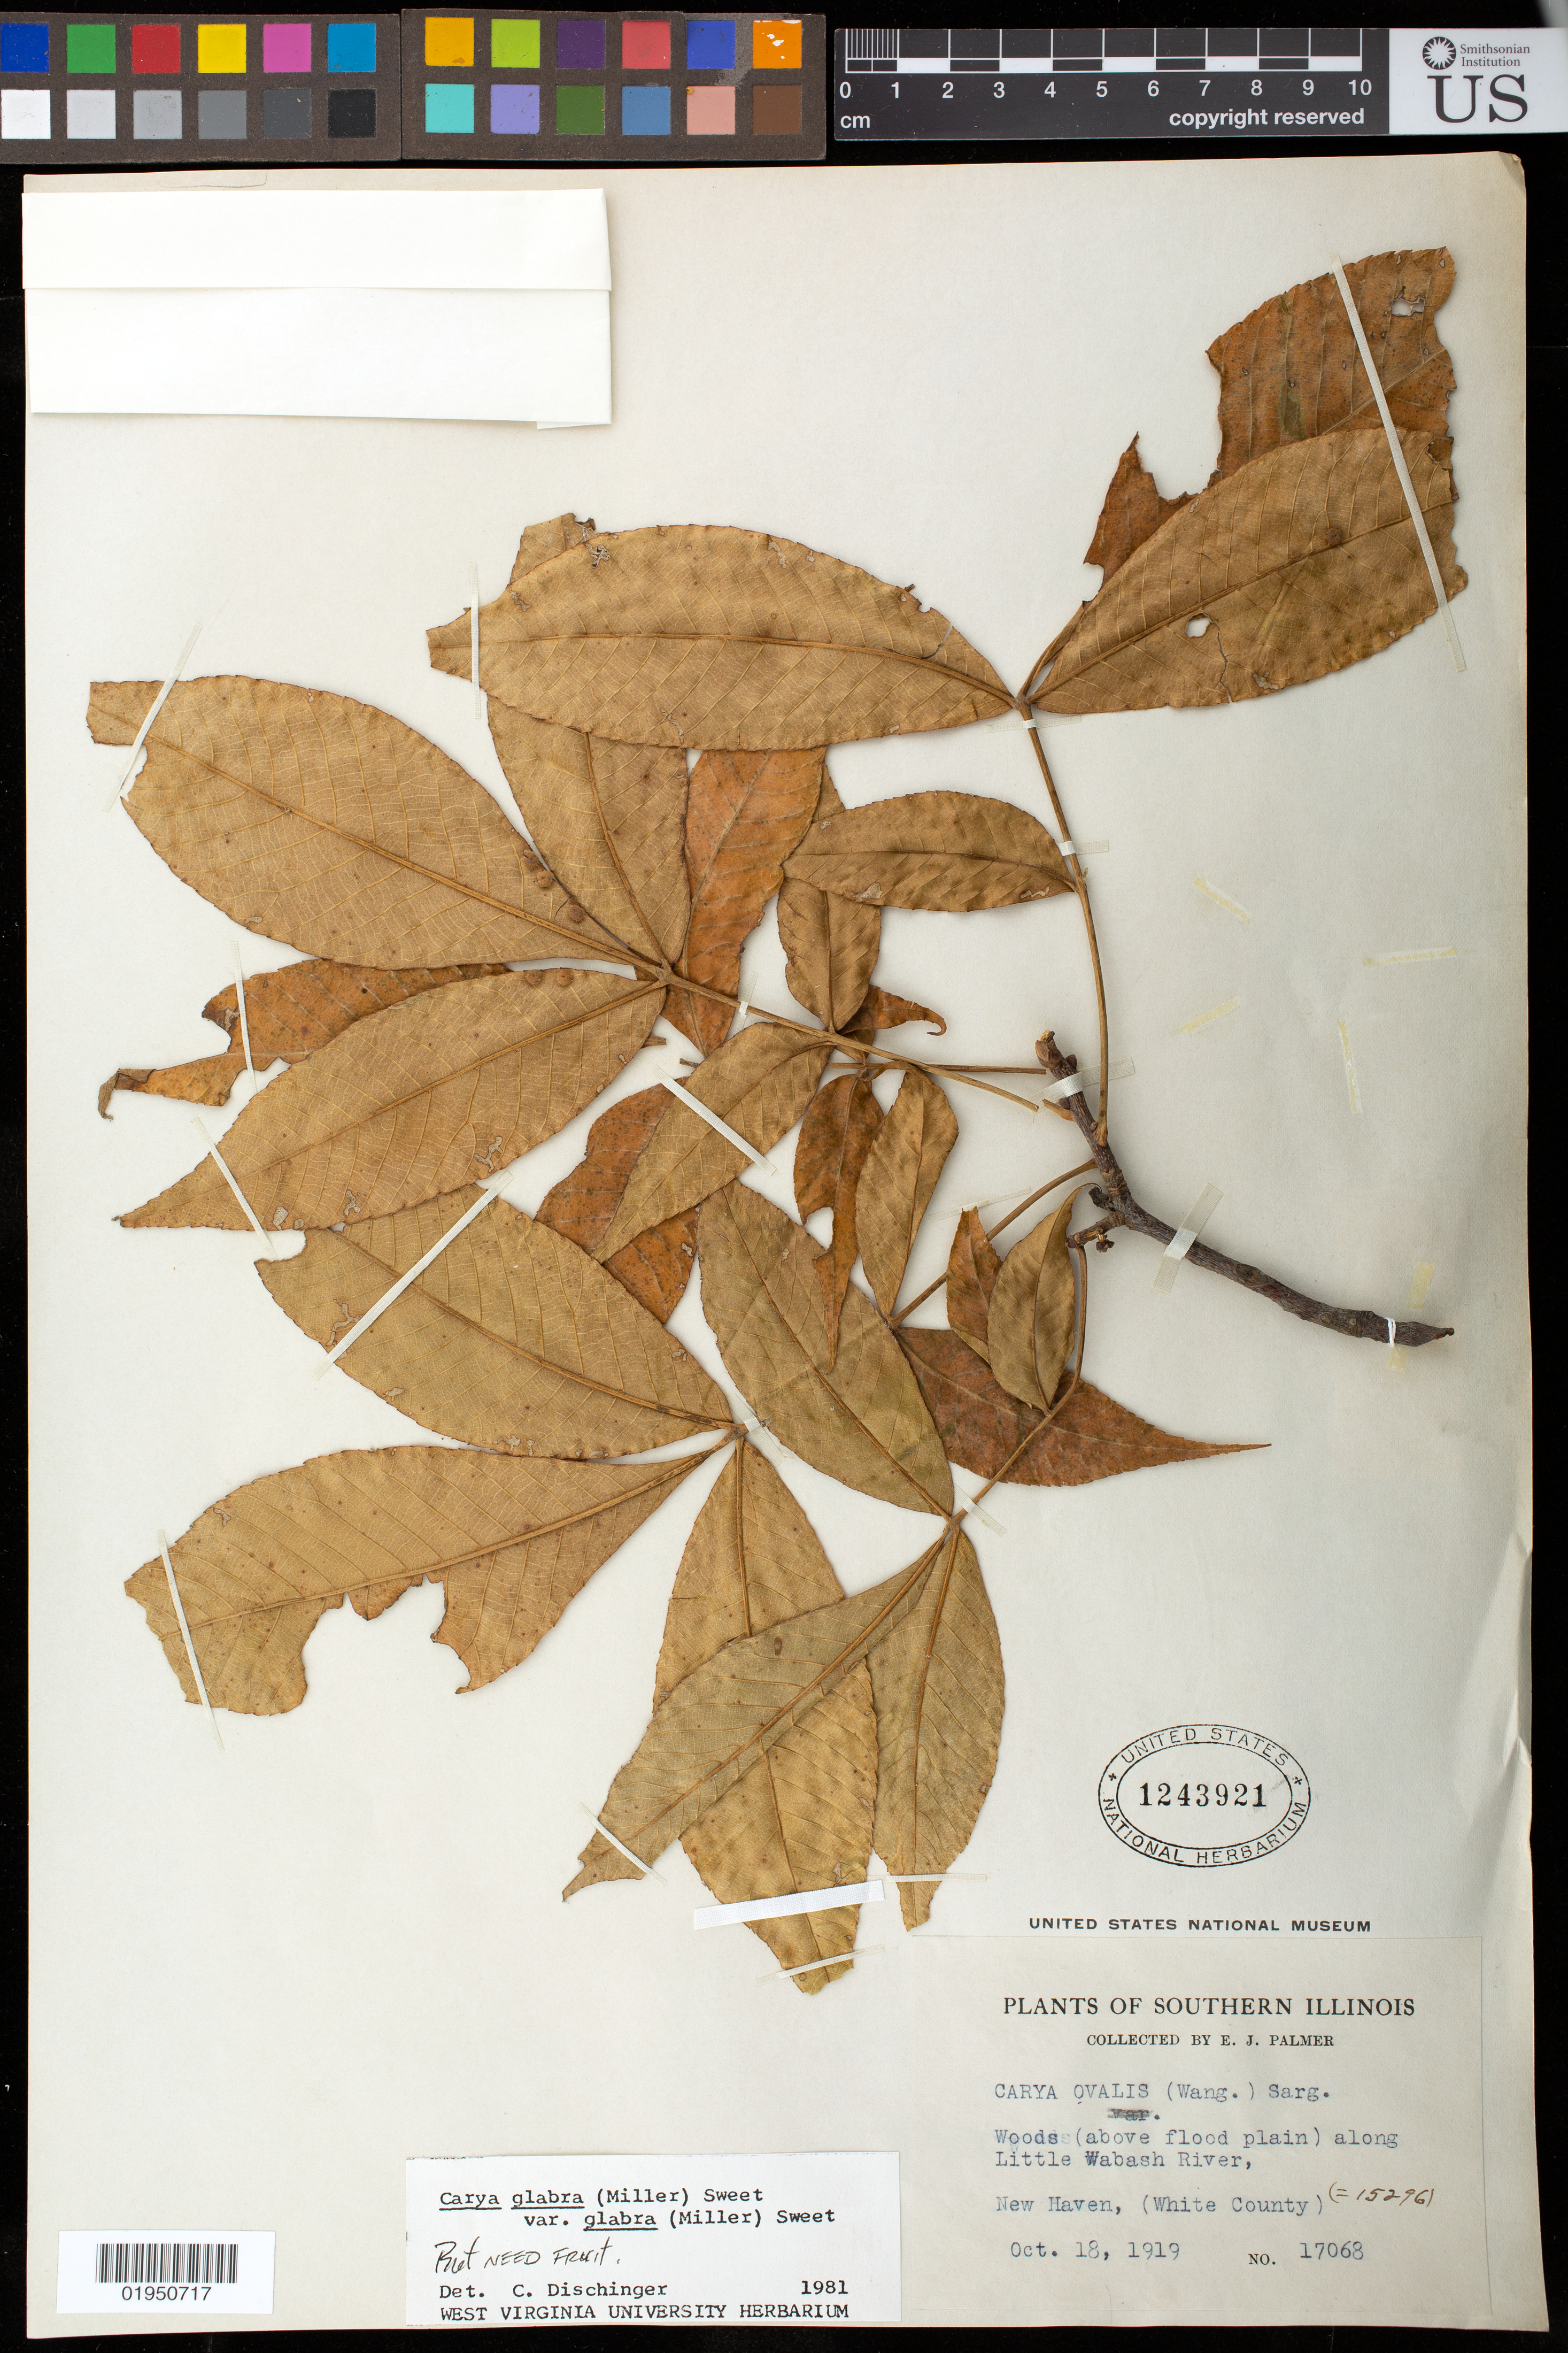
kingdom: Plantae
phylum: Tracheophyta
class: Magnoliopsida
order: Fagales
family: Juglandaceae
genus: Carya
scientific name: Carya glabra var. glabra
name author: (Mill.) Sweet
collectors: E. J. Palmer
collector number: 17068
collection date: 1919-10-18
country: United States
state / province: Illinois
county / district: White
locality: along Little Wabash River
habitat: woods (above flood plain)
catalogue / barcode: US 1243921